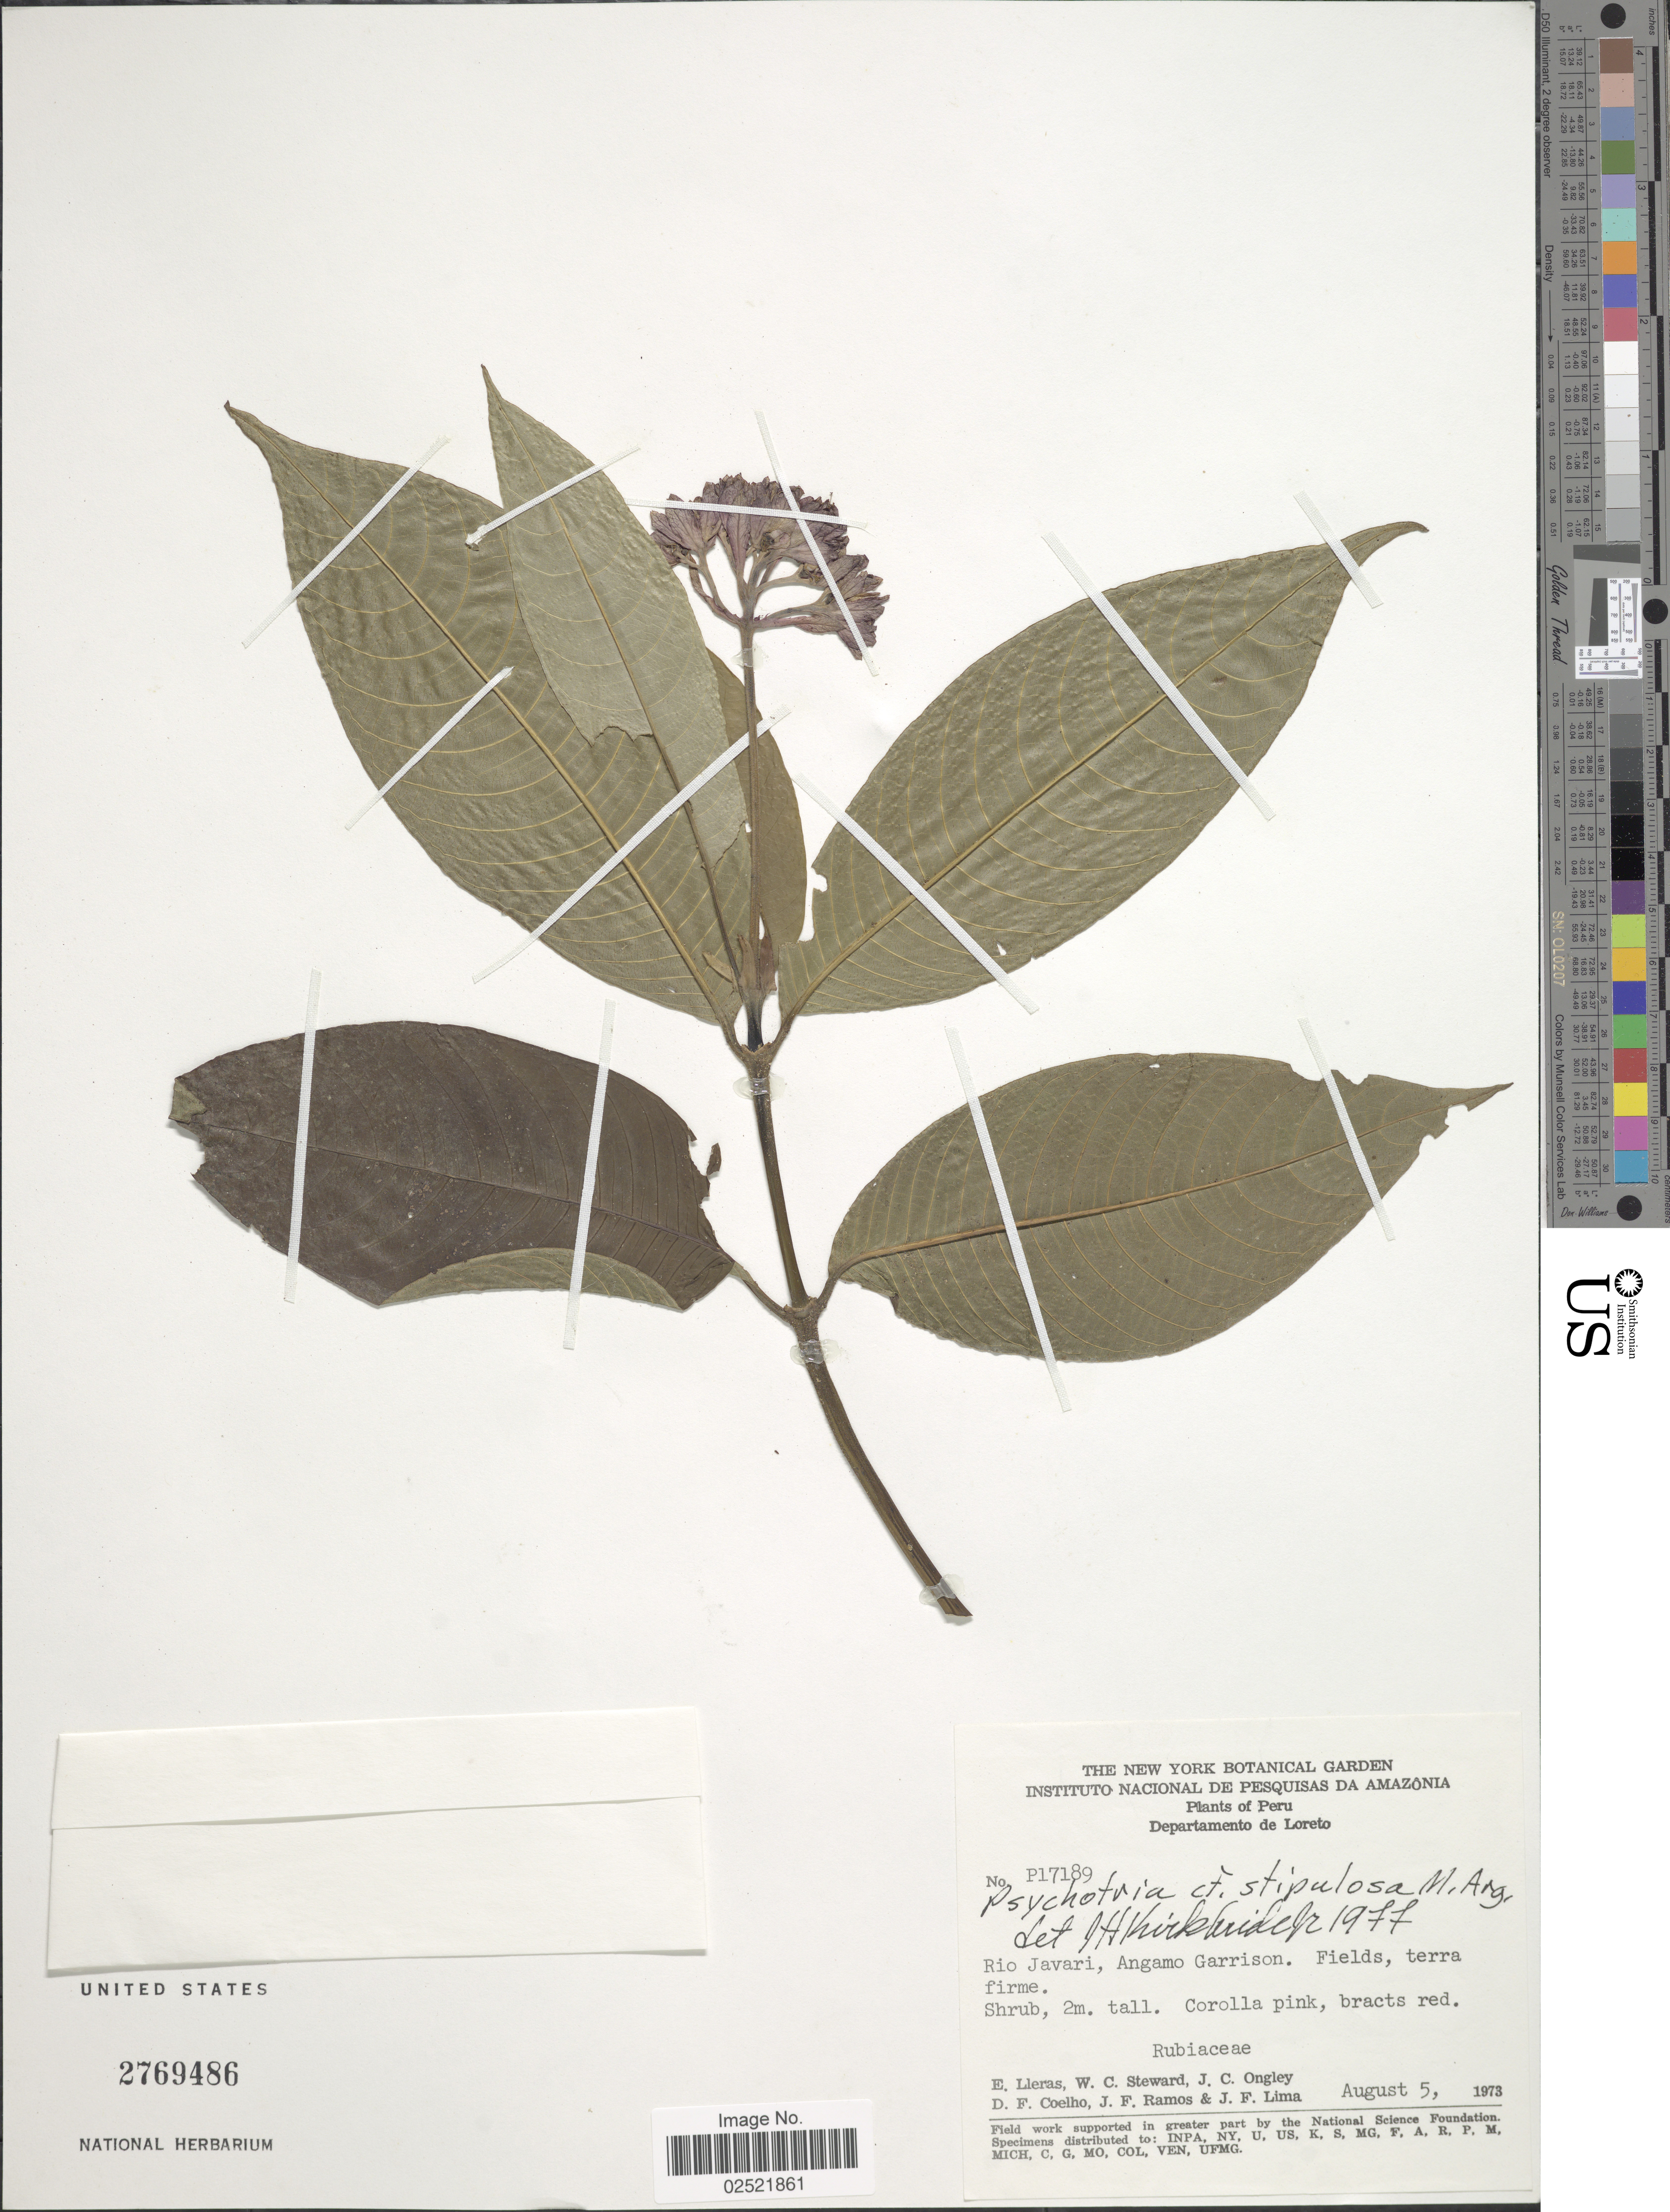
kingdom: Plantae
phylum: Tracheophyta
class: Magnoliopsida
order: Gentianales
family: Rubiaceae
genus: Psychotria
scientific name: Psychotria stipulosa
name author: Müll. Arg.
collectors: E. Lleras, W. C. Steward, J. C. Ongley, D. F. Coêlho & et al.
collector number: P17189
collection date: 1973-08-05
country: Peru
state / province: Loreto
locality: Rio Javari, Angamo Garrison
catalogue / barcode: US 2769486